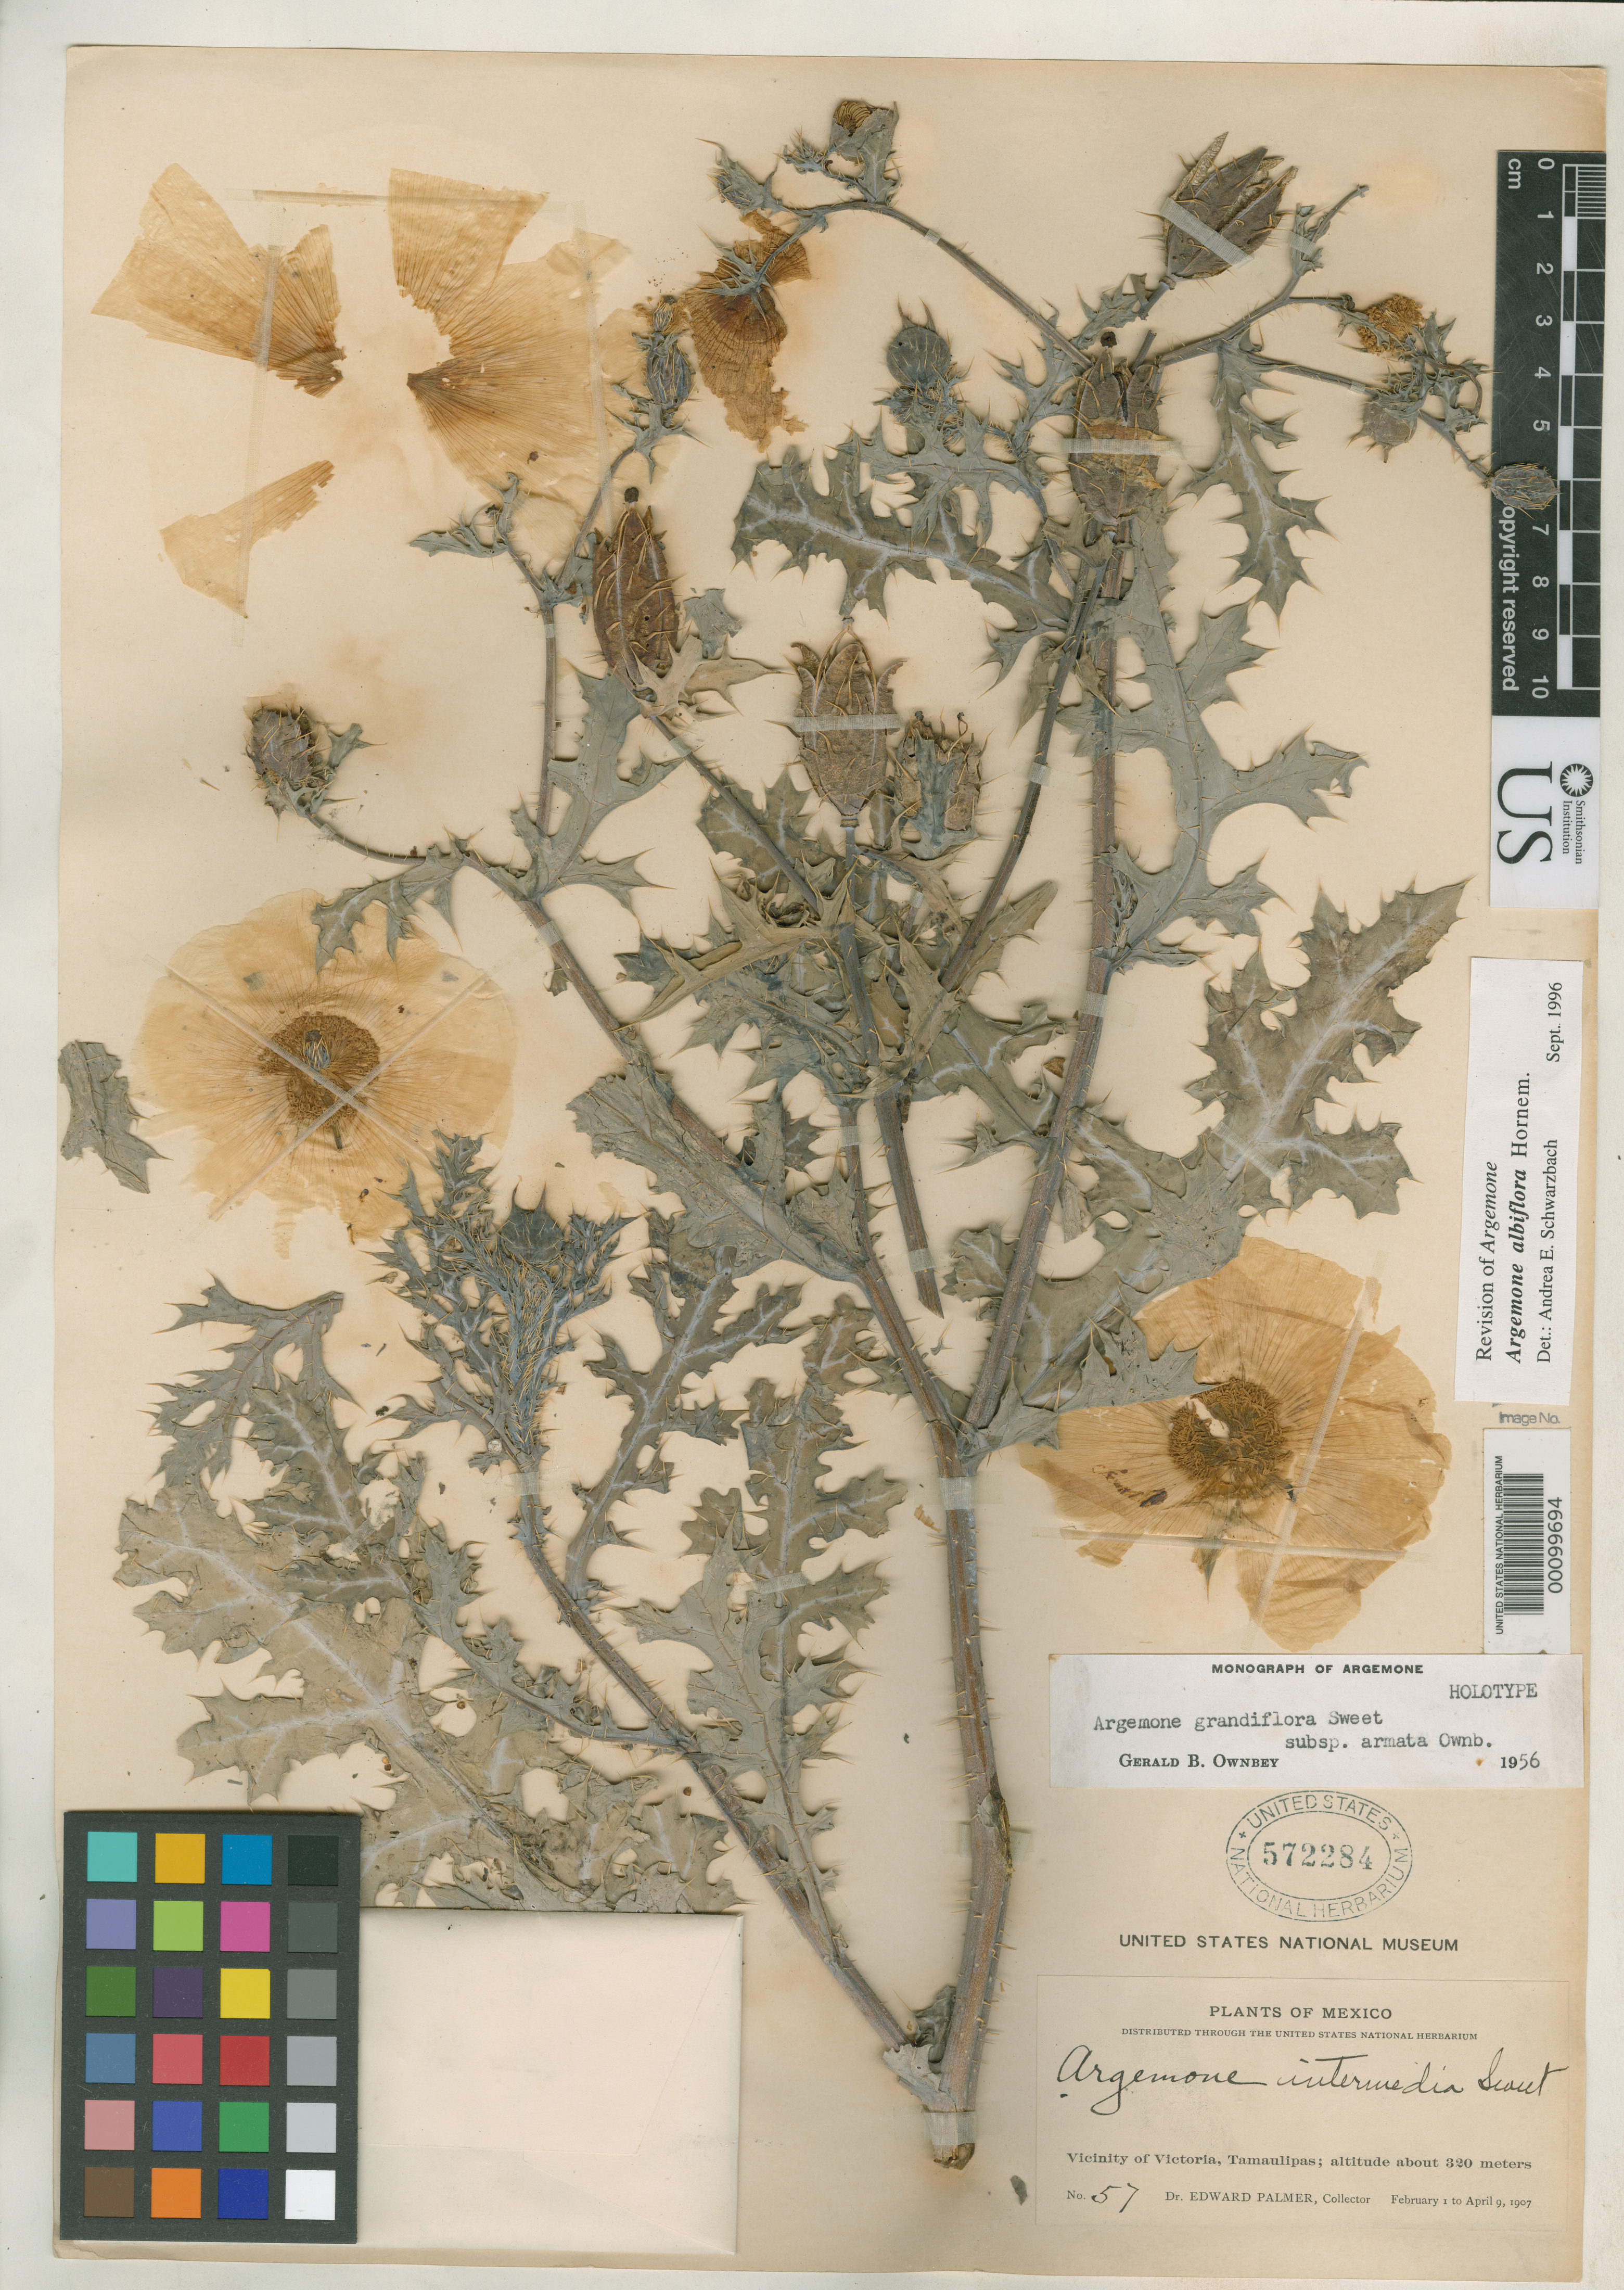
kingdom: Plantae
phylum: Tracheophyta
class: Magnoliopsida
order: Ranunculales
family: Papaveraceae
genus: Argemone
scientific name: Argemone grandiflora subsp. armata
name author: G.B. Ownbey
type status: Holotype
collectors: E. Palmer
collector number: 57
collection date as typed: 01 Feb 1907 to 09 Apr 1907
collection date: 1907-02-01/1907-04-09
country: Mexico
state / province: Tamaulipas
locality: Vicinity of Victoria.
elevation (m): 320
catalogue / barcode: US 572284